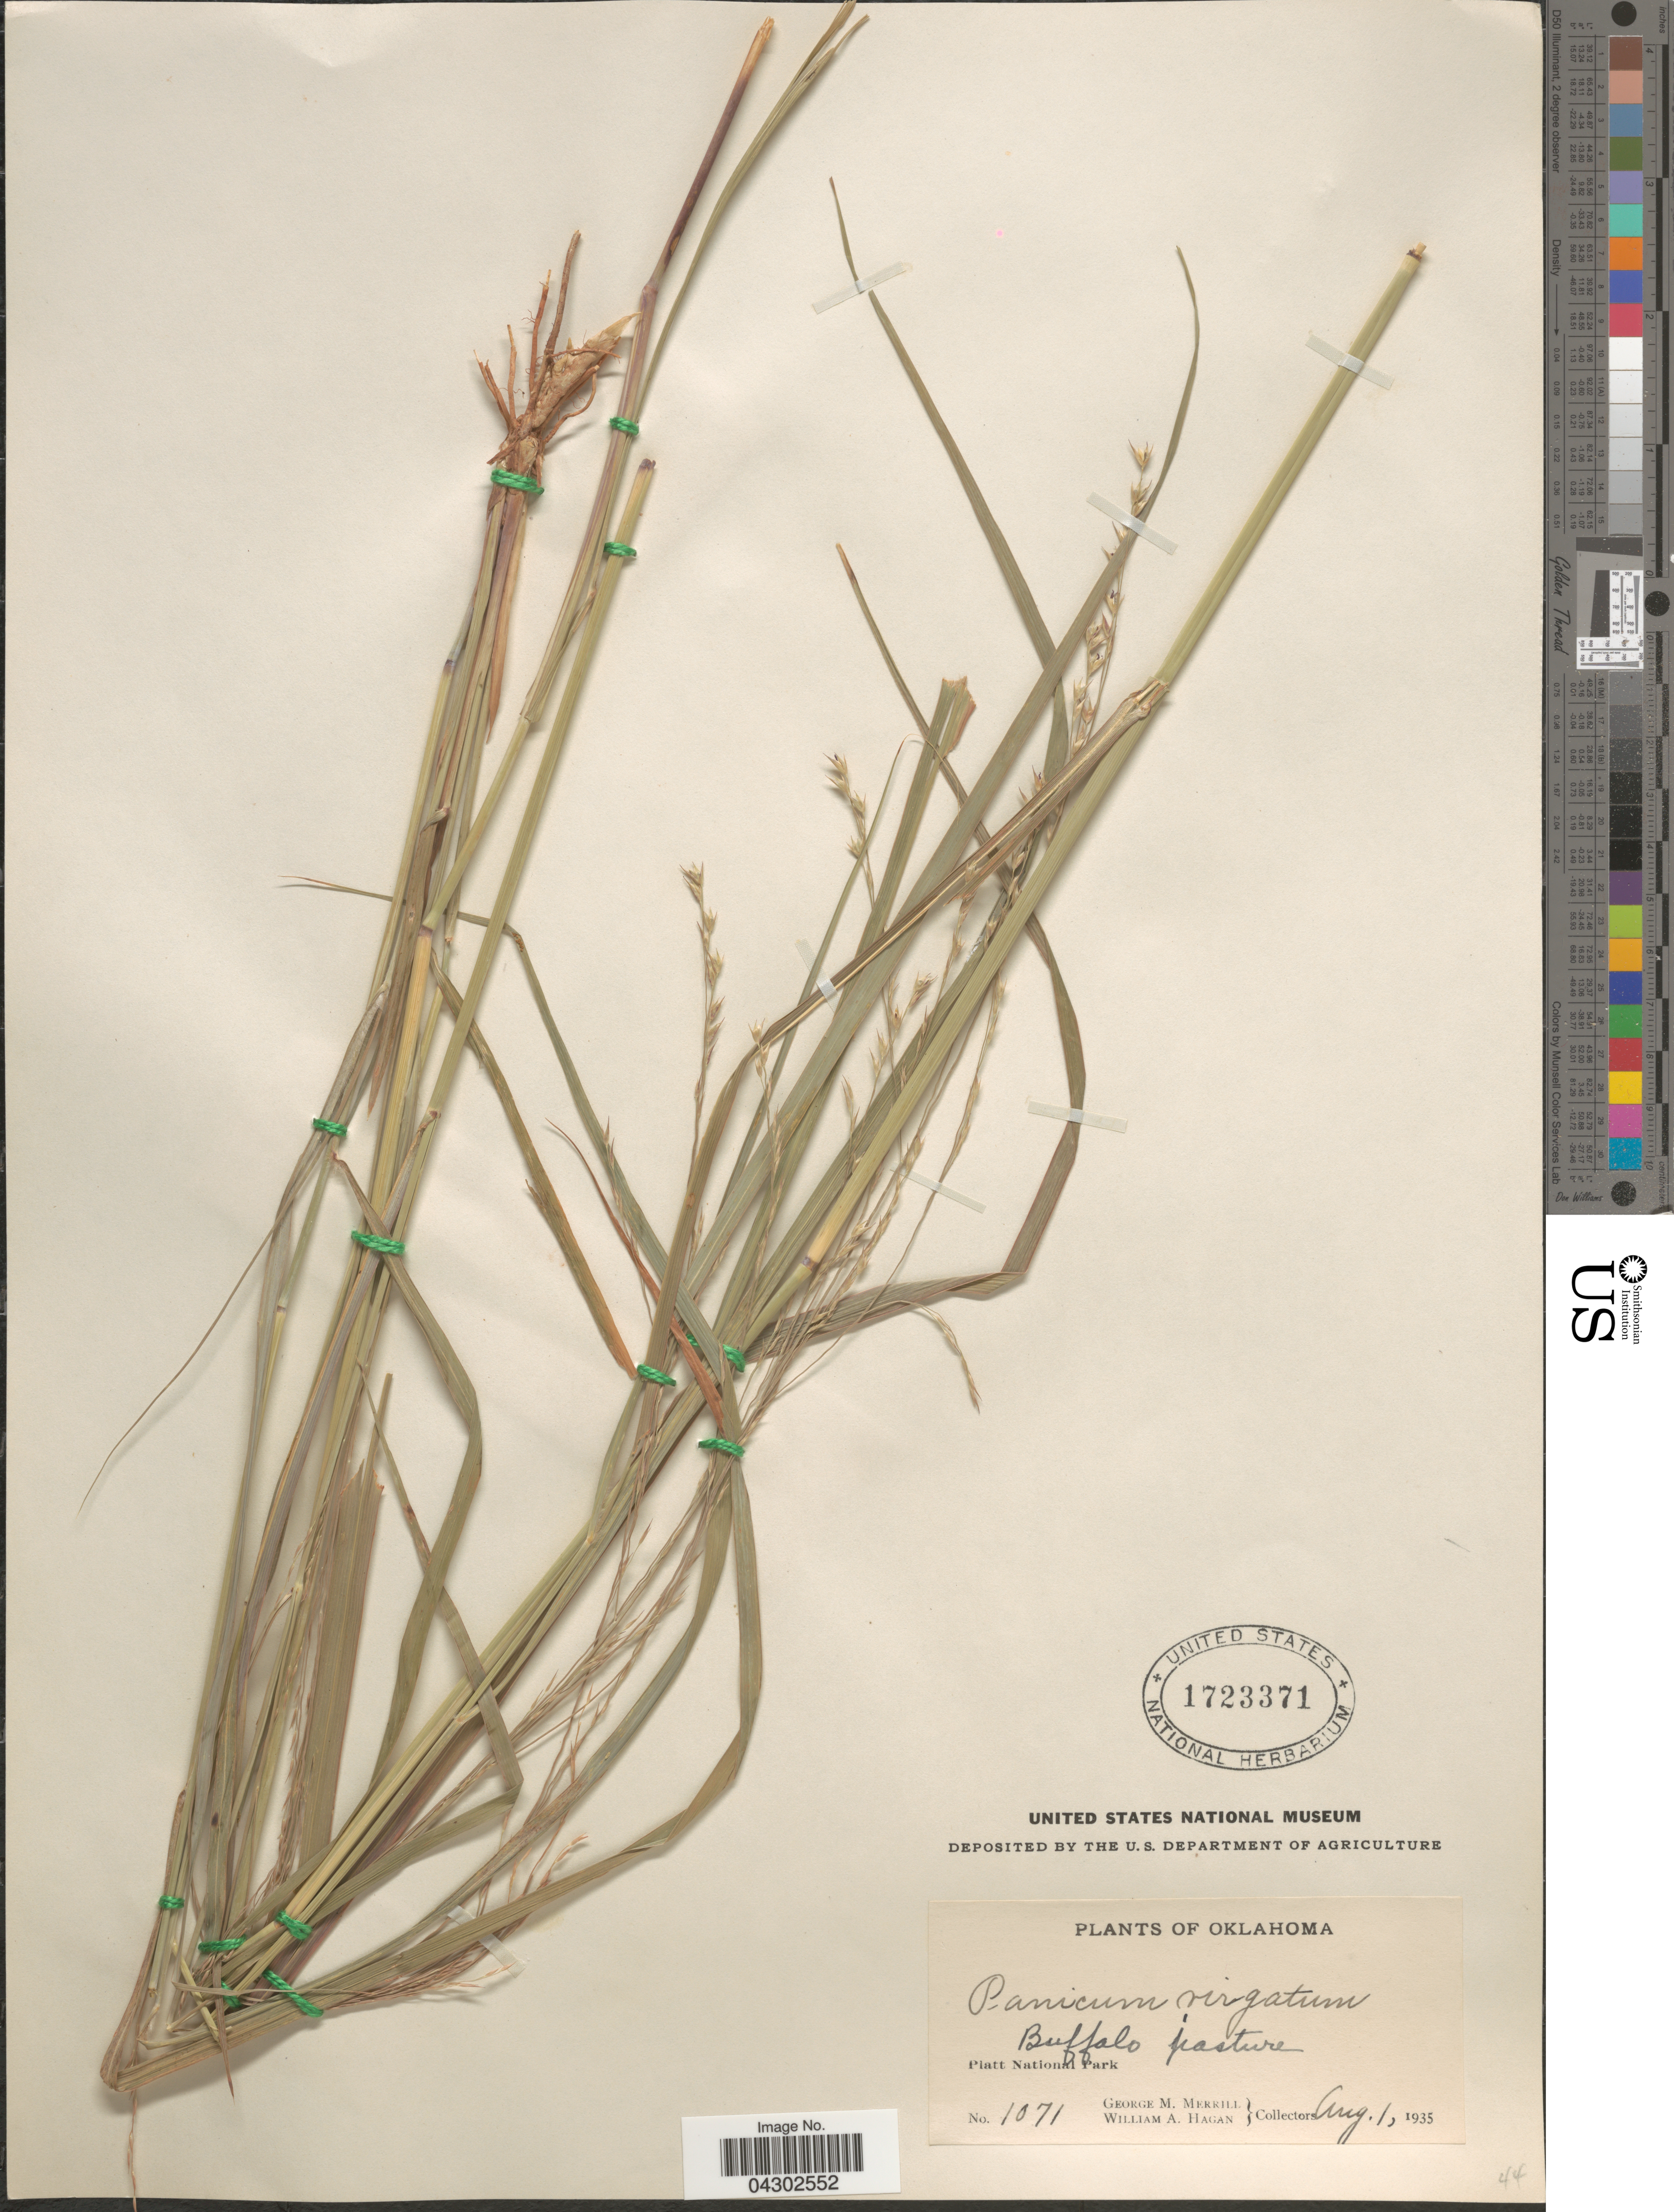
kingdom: Plantae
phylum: Tracheophyta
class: Liliopsida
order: Poales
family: Poaceae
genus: Panicum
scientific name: Panicum virgatum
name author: L.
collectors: G. M. Merrill & W. Hagan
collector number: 1071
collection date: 1935-08-01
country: United States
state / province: Oklahoma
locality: Buffalo pasture. Platt National Park.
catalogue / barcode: US 1723371